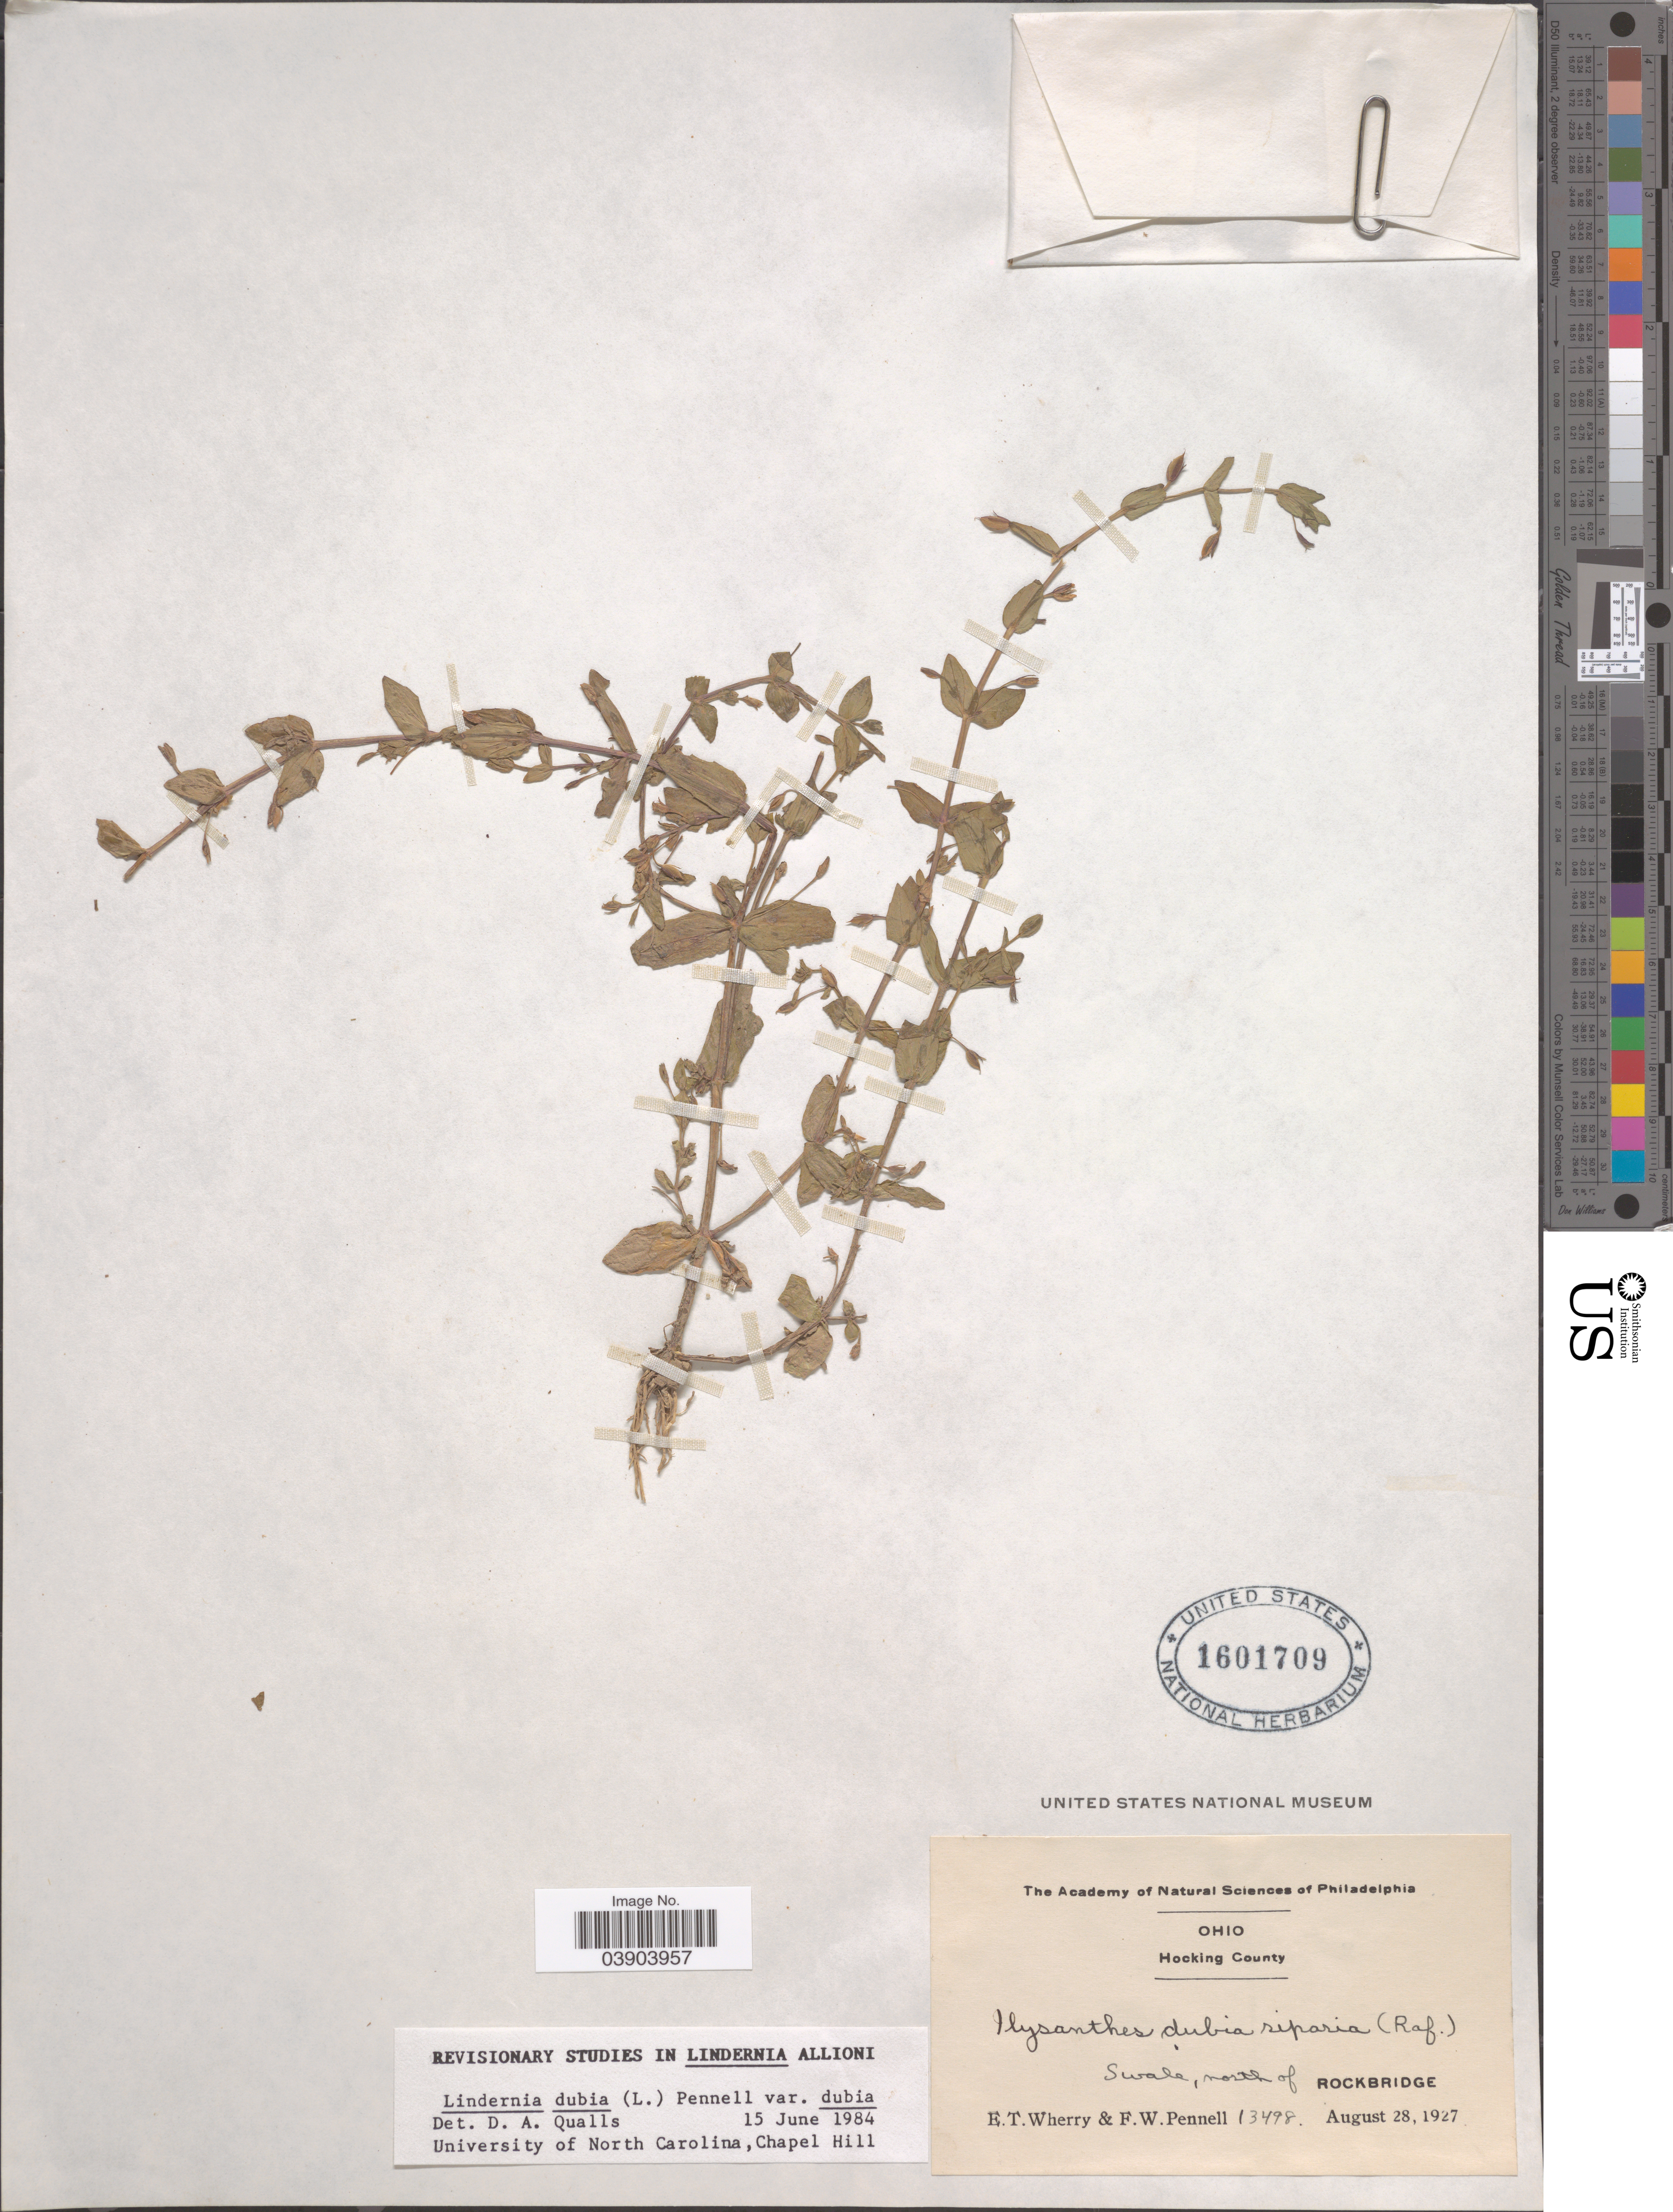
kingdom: Plantae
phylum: Tracheophyta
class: Magnoliopsida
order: Lamiales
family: Linderniaceae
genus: Lindernia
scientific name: Lindernia dubia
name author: (L.) Pennell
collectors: E. T. Wherry & F. W. Pennell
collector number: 13498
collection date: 1927-08-28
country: United States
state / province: Ohio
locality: Hocking County. Swale, north of Rockbridge.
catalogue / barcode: US 1601709